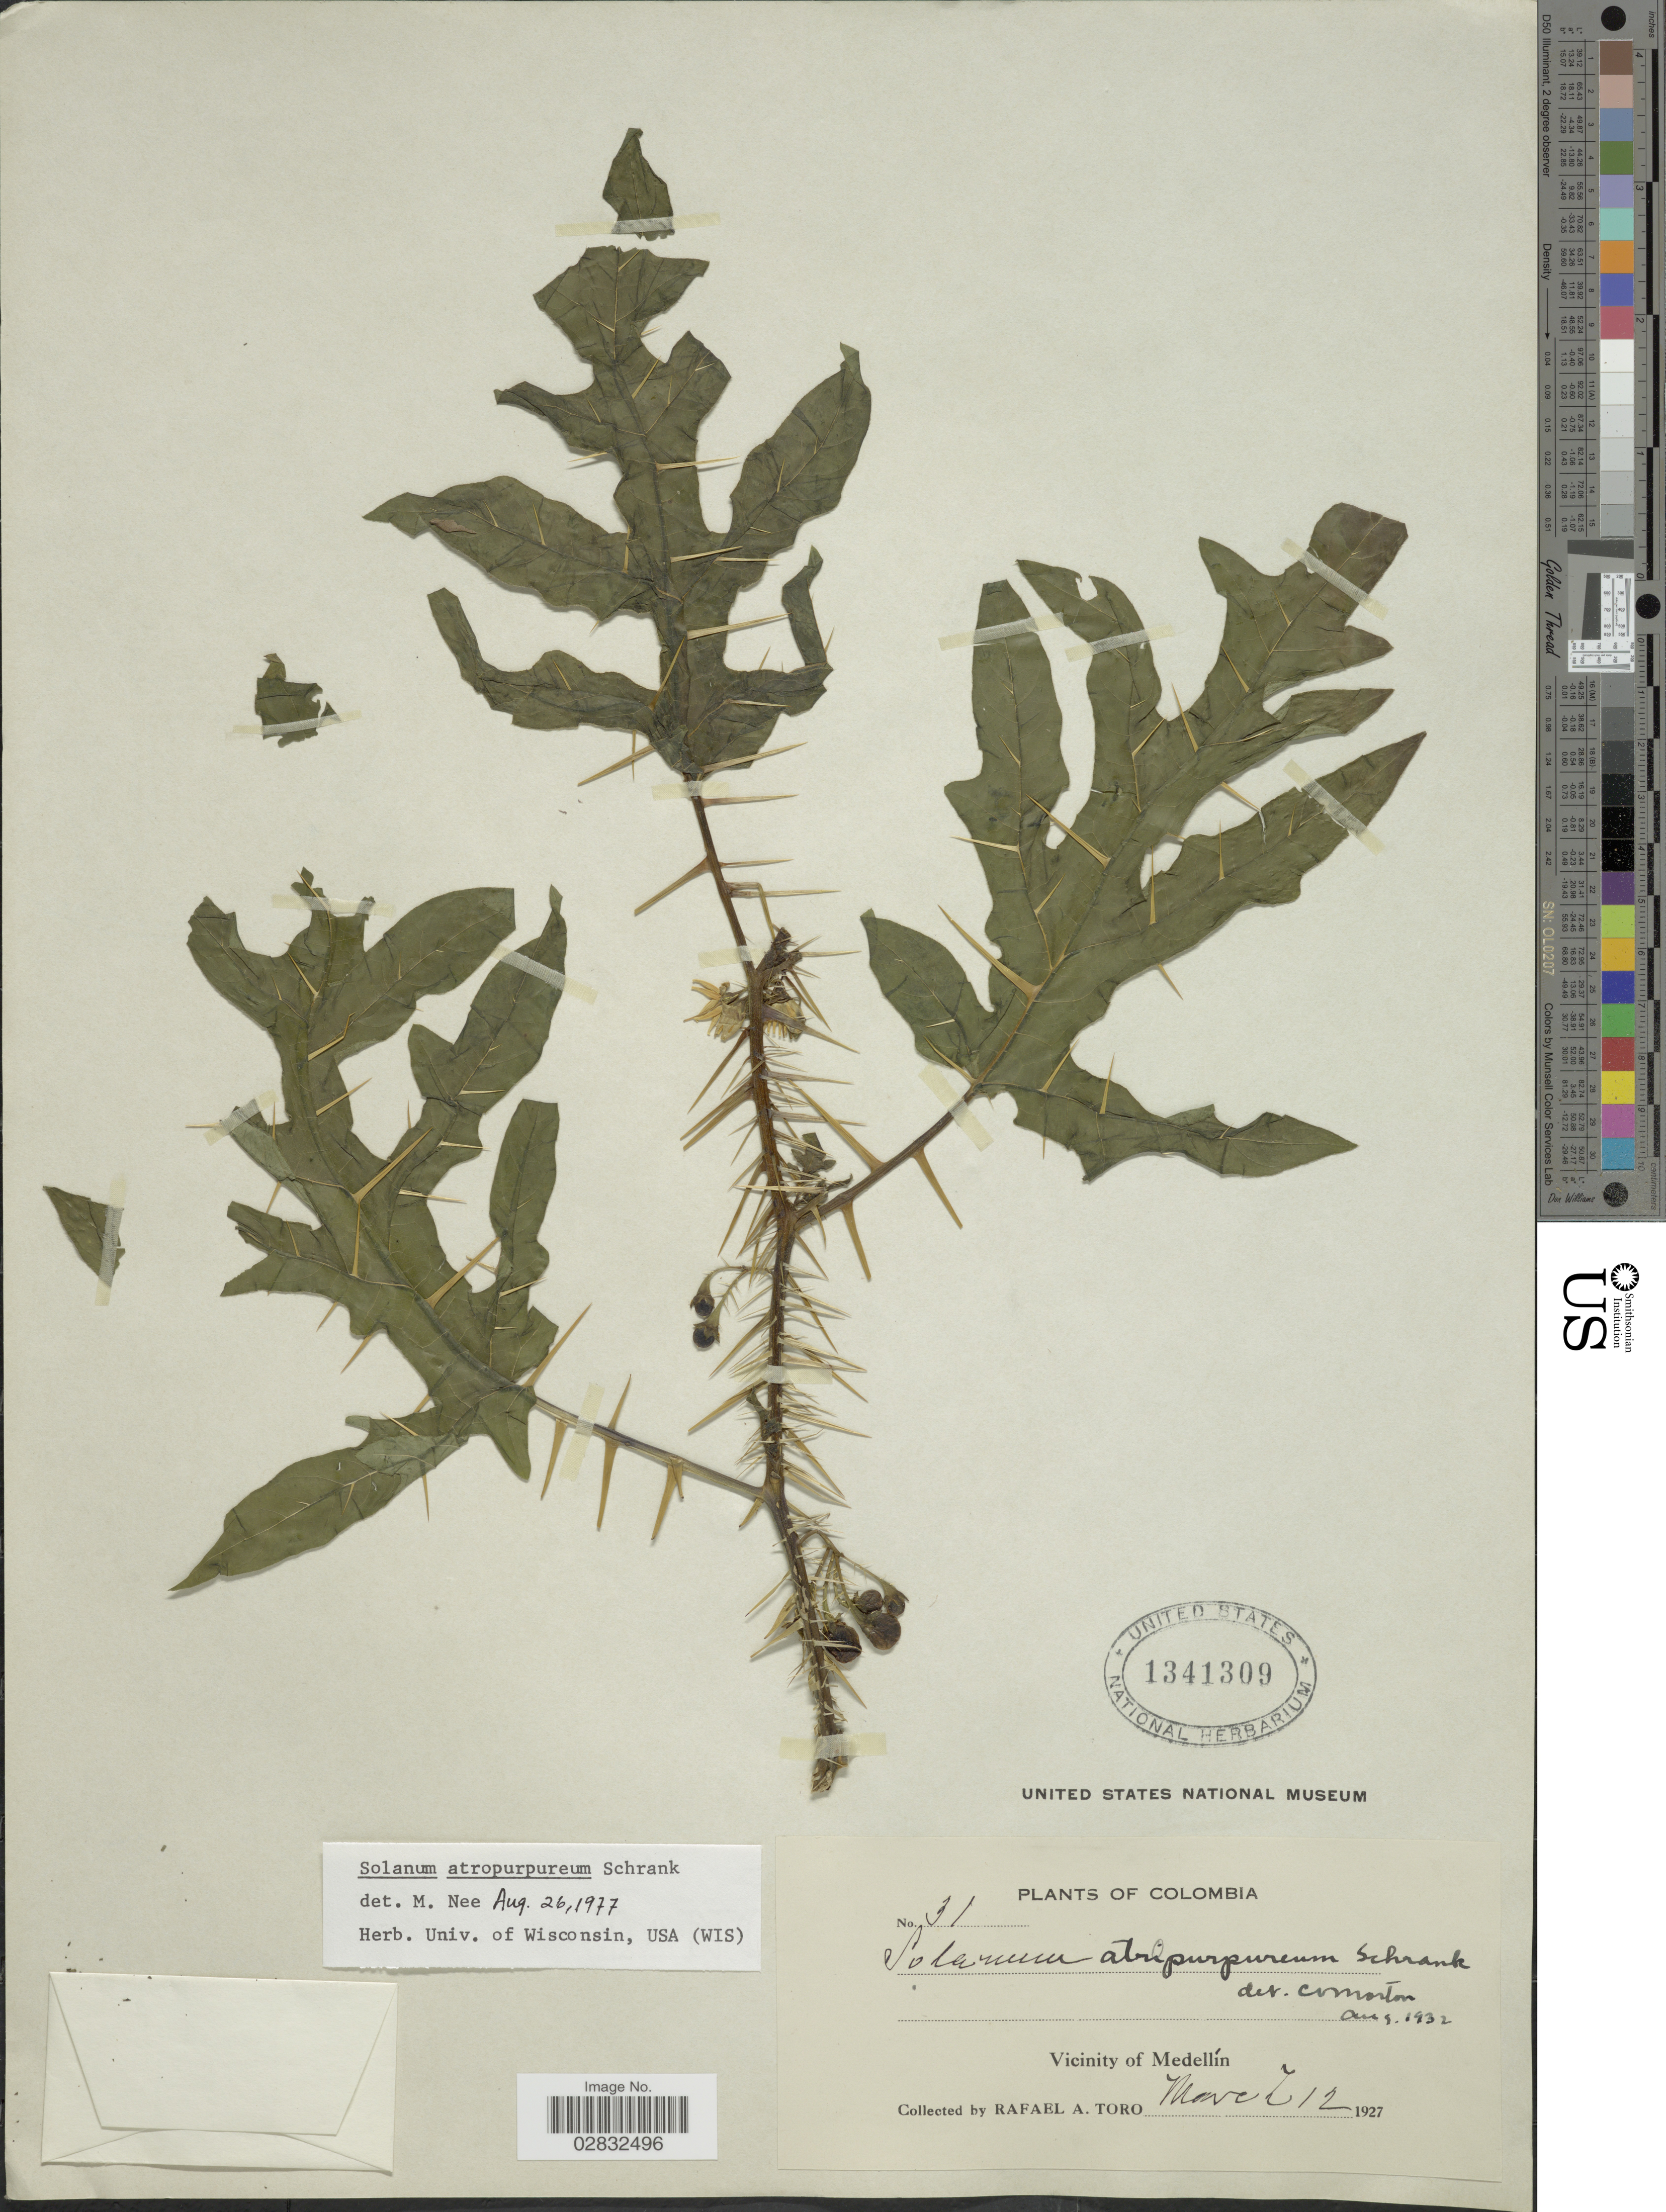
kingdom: Plantae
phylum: Tracheophyta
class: Magnoliopsida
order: Solanales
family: Solanaceae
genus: Solanum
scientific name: Solanum atropurpureum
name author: Schrank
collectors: R. A. Toro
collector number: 31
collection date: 1927-03-12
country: Colombia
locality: Vicinity of Medellín.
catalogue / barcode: US 1341309